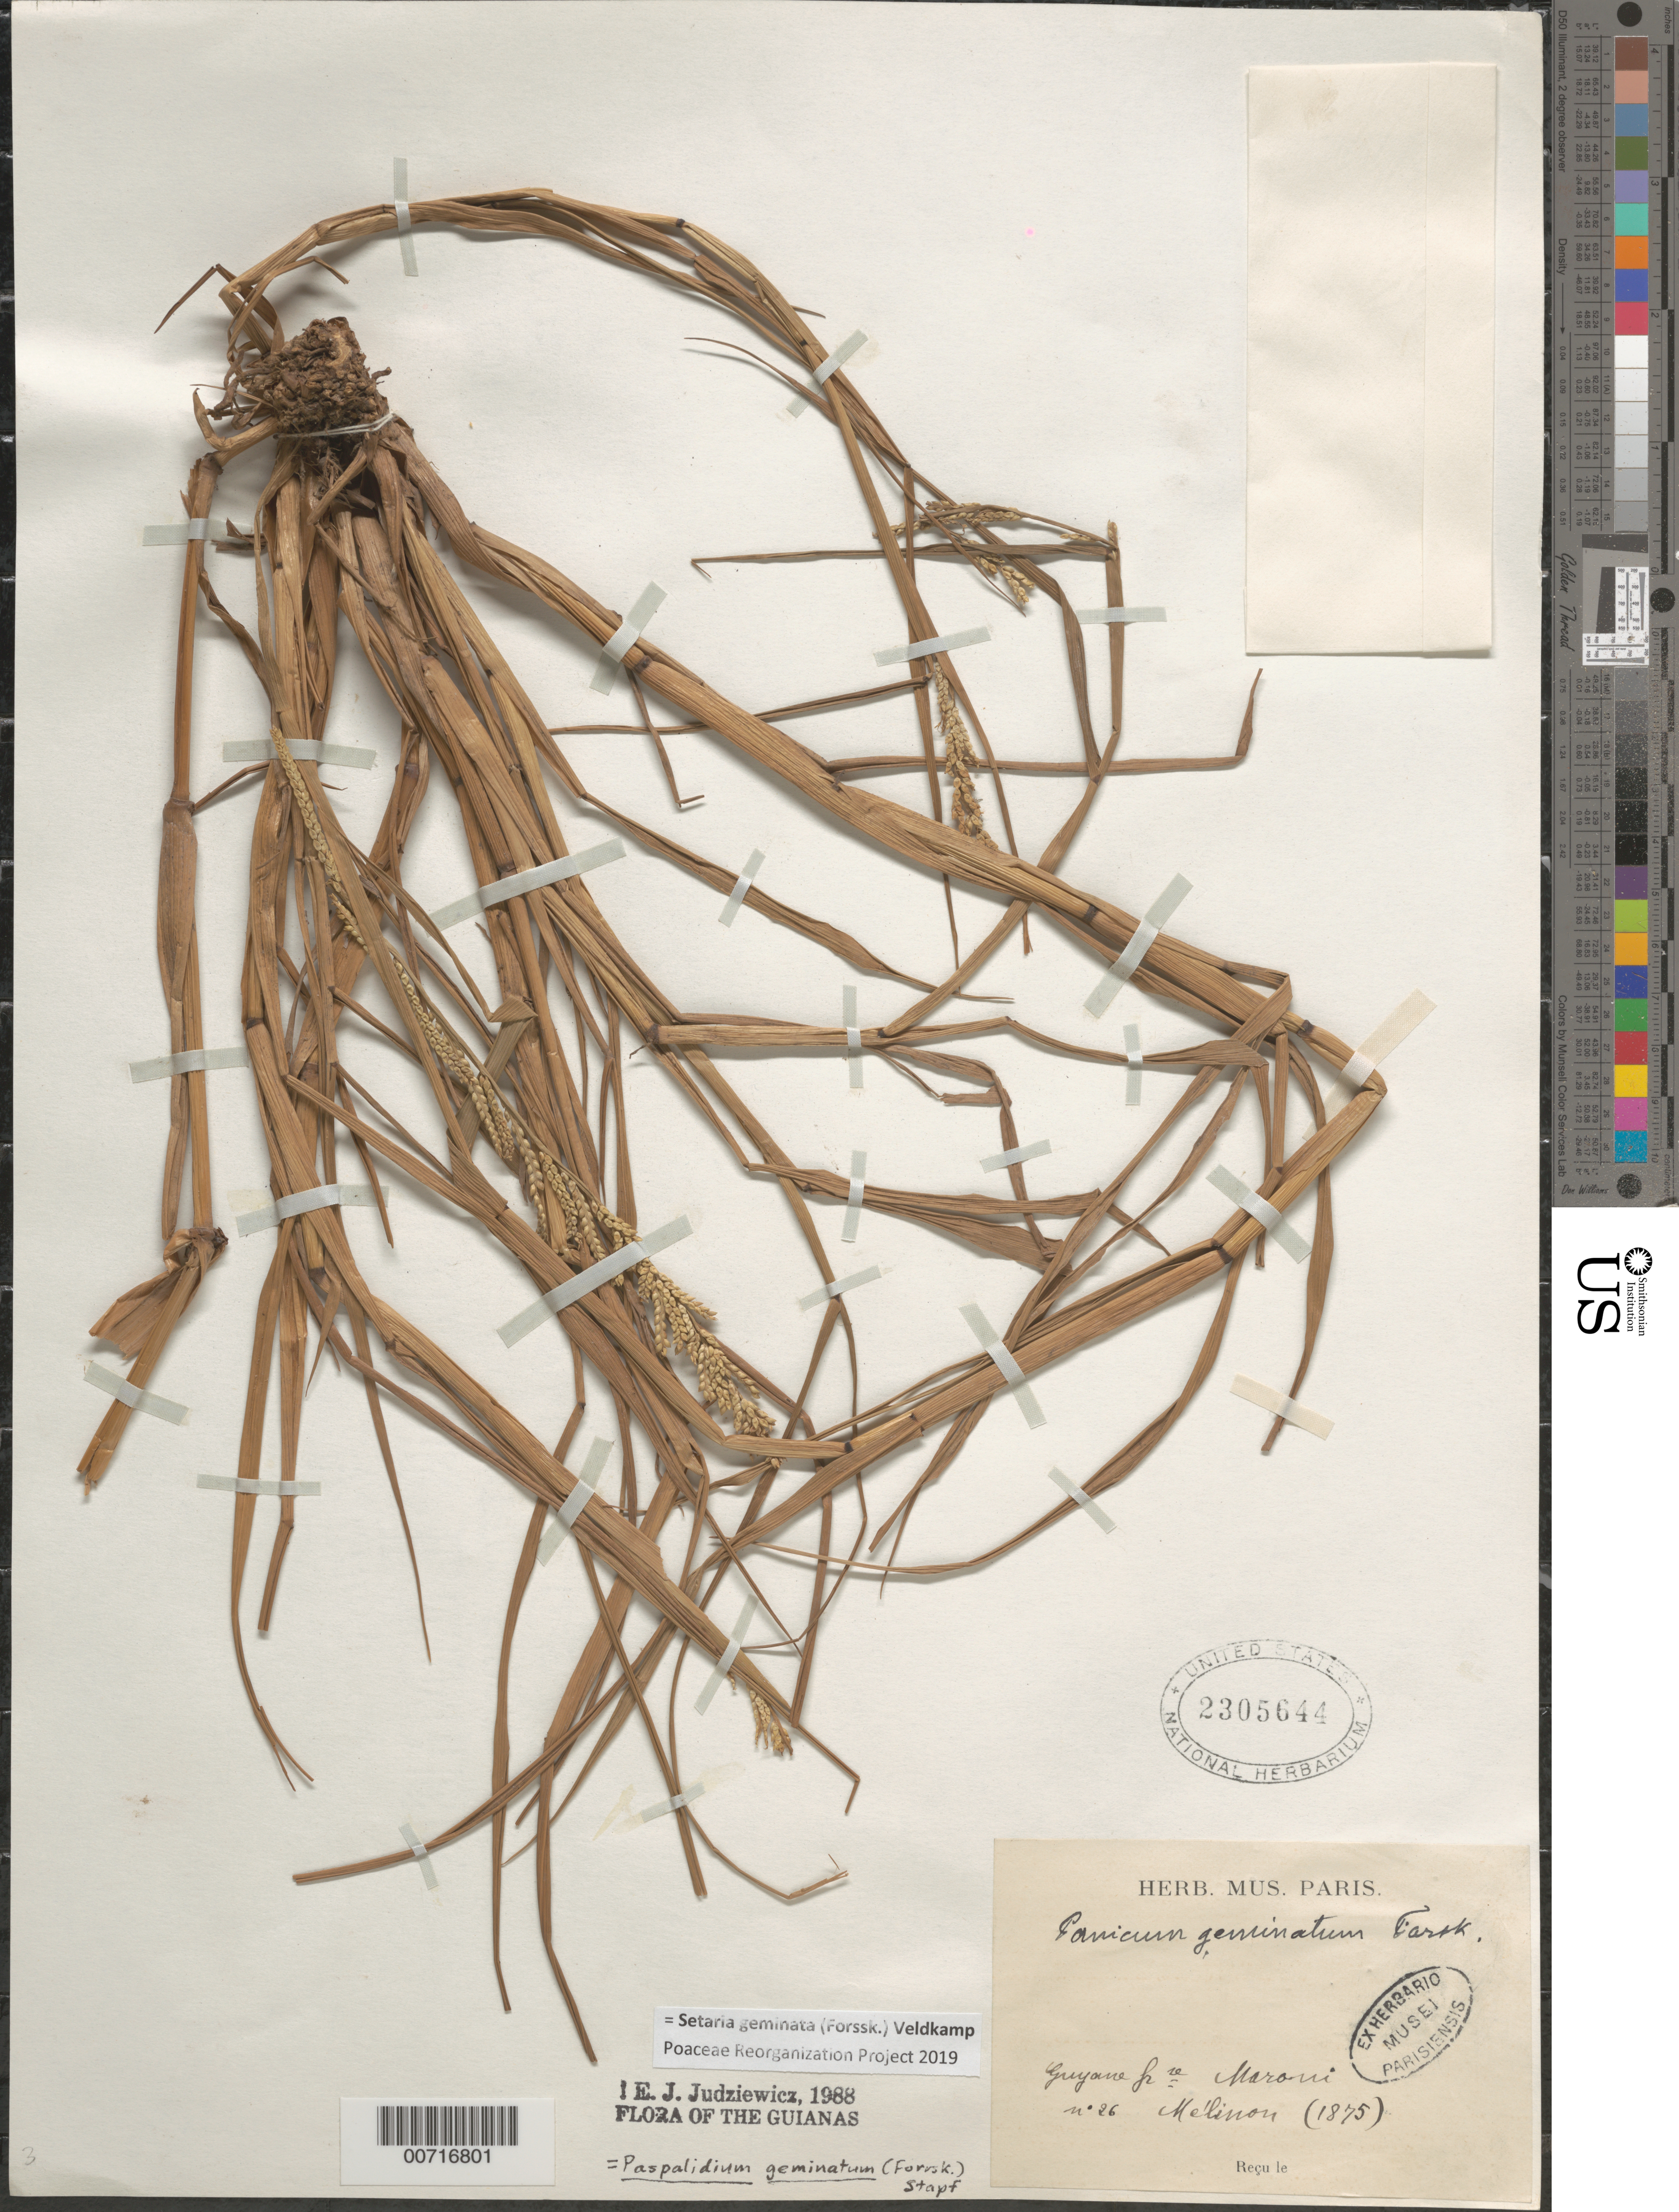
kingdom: Plantae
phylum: Tracheophyta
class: Liliopsida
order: Poales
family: Poaceae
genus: Setaria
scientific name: Setaria geminata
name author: (Forssk.) Veldkamp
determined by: Poaceae Reorganization Project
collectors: E. Mélinon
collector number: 26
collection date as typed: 1875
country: French Guiana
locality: Maroni R.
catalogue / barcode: US 2305644